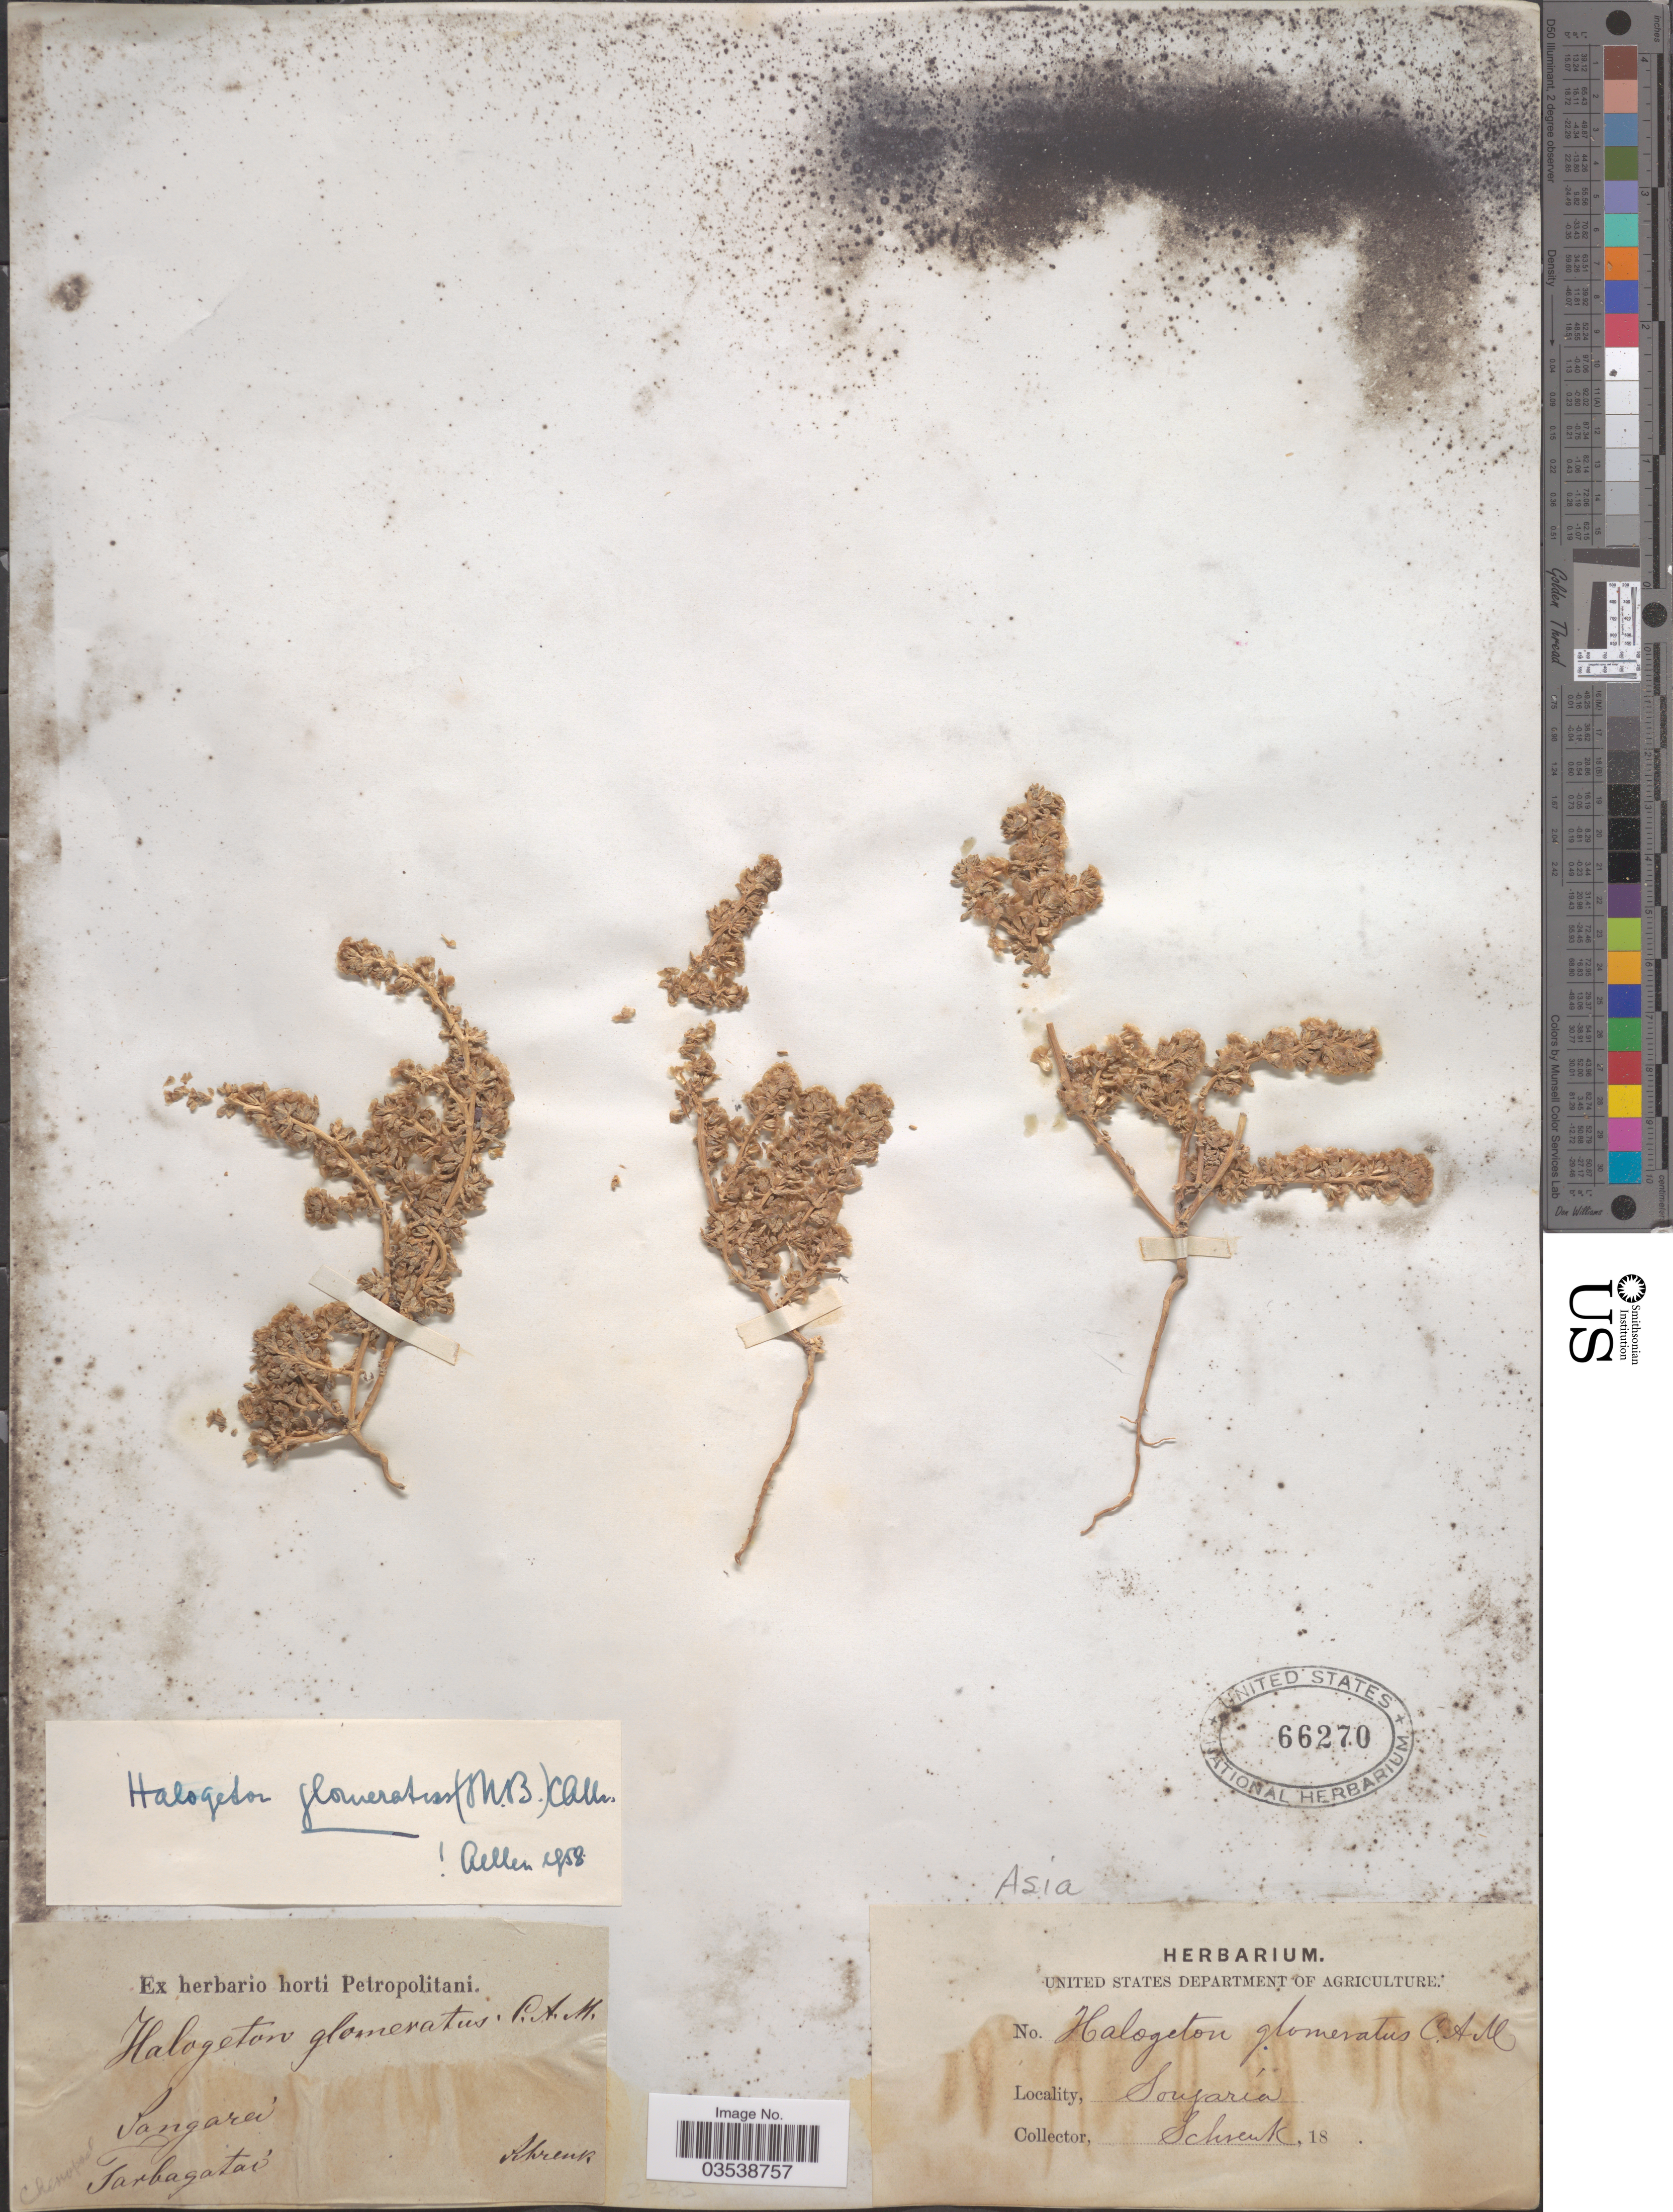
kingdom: Plantae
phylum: Tracheophyta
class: Magnoliopsida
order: Caryophyllales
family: Amaranthaceae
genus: Halogeton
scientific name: Halogeton glomeratus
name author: (M. Bieb.) C.A. Mey.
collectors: A.G. Schrenk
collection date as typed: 18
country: Kazakhstan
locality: Asia. Songaria. Tarbagatai.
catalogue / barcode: US 66270